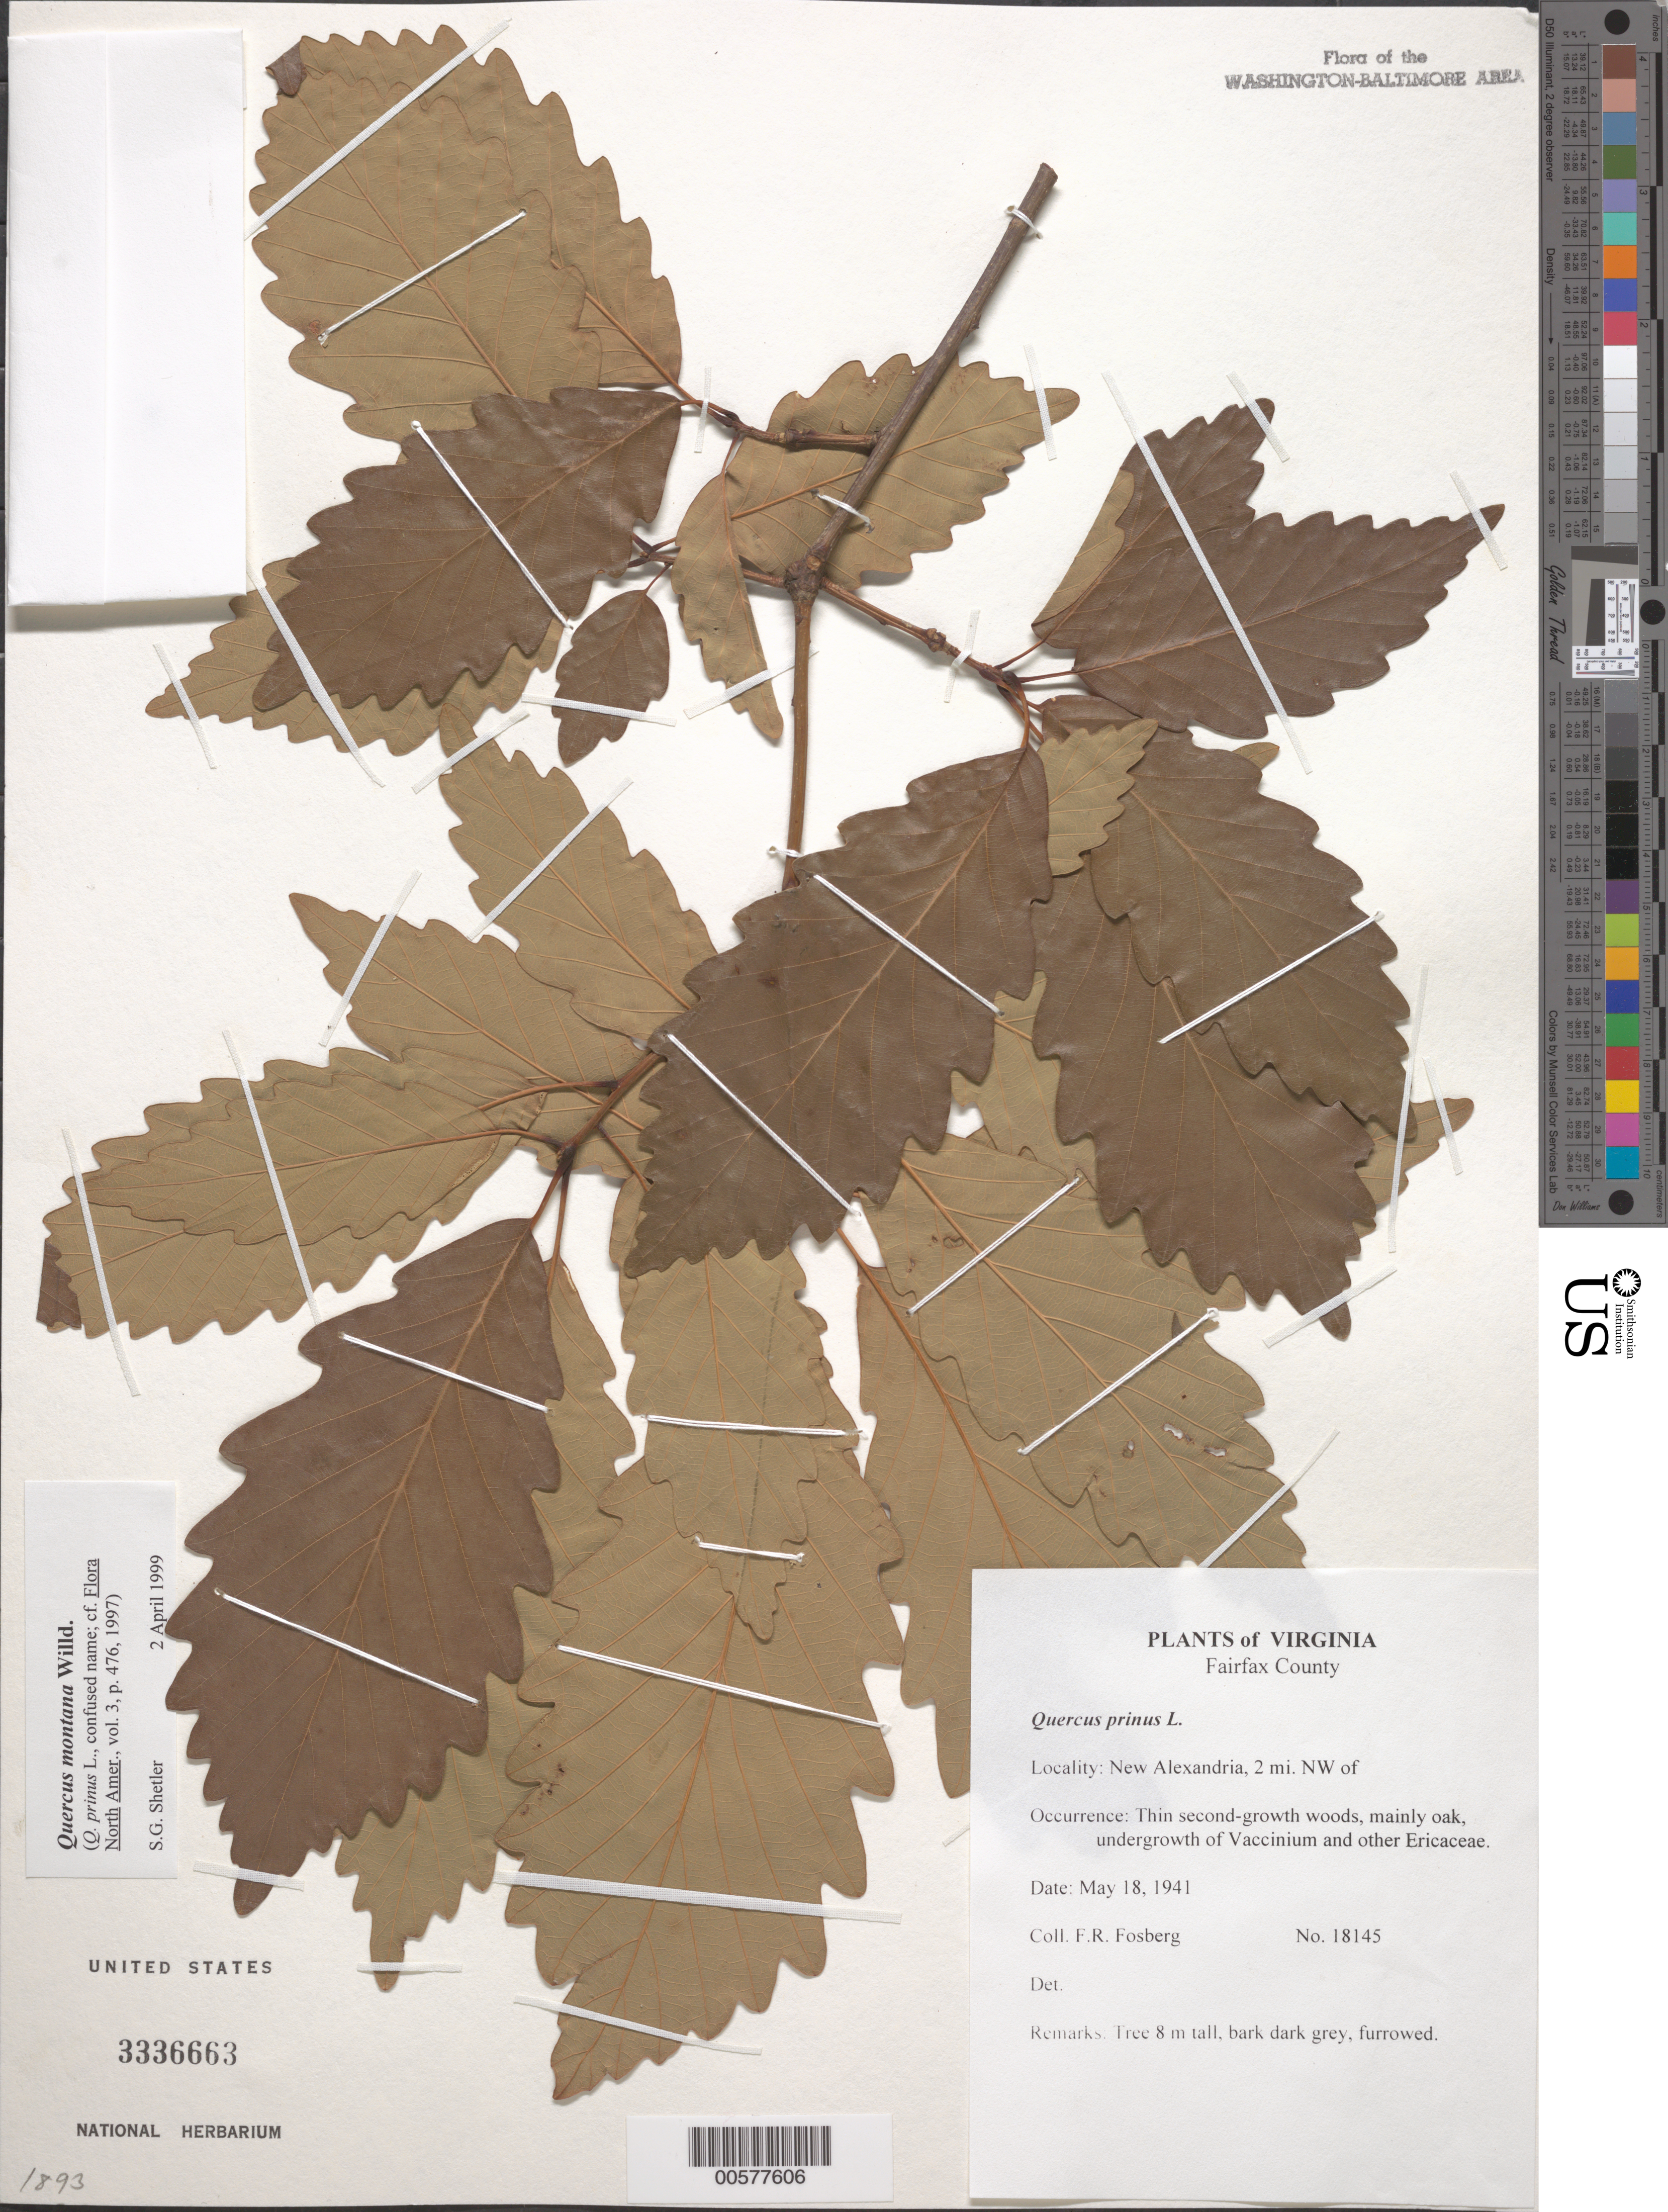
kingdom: Plantae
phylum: Tracheophyta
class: Magnoliopsida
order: Fagales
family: Fagaceae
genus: Quercus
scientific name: Quercus montana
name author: Willd.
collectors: F. R. Fosberg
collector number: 18145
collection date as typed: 18 May 1941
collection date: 1941-05-18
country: United States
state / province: Virginia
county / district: Fairfax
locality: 2 mi. NW of New Alexandria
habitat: Thin second-growth woods, mainly oak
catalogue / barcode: US 3336663